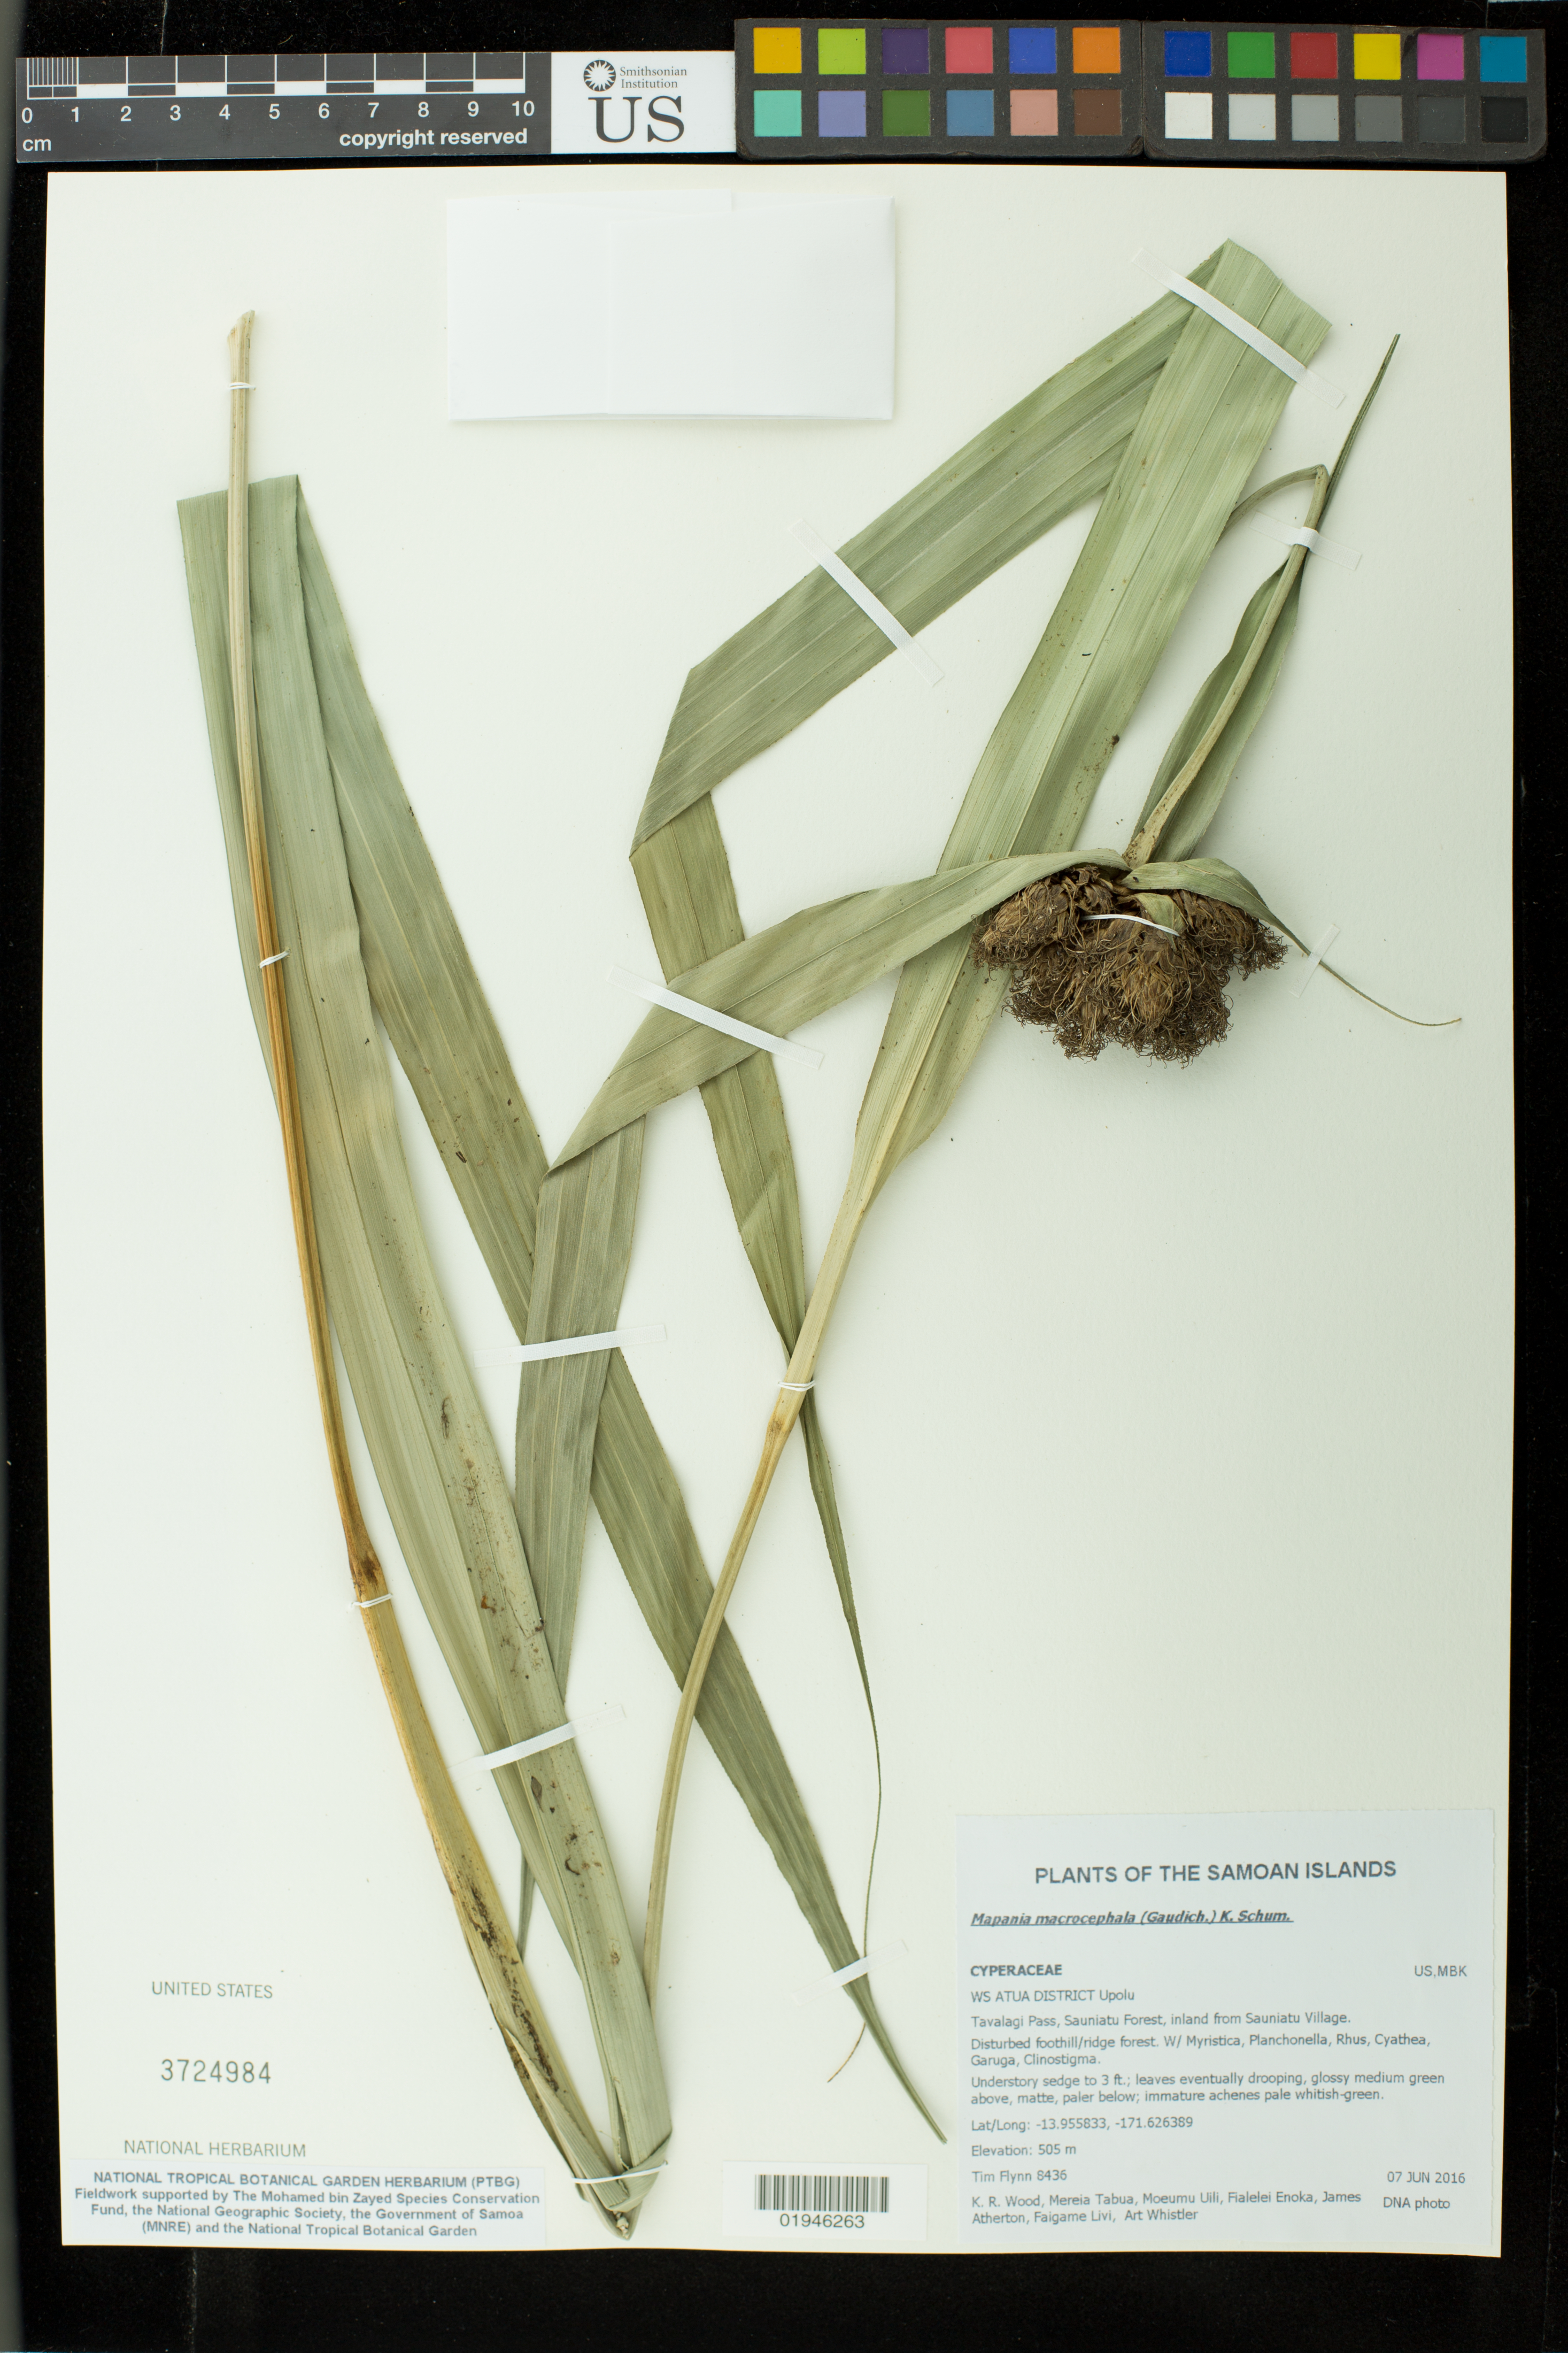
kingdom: Plantae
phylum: Tracheophyta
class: Liliopsida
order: Poales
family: Cyperaceae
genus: Mapania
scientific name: Mapania macrocephala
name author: (Gaudich.) K. Schum.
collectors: T. W. Flynn, K. R. Wood, M. Tabua, M. Uili, F. Enoka, J. Atherton, F. Livi & A. Whistler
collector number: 8436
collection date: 2016-06-07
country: Samoa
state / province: Atua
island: Upolu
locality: Atua District, Tavalagi Pass, Sauniatu Forest, inland from Sauniatu village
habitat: Lowland forest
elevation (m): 505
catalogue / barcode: US 3724984